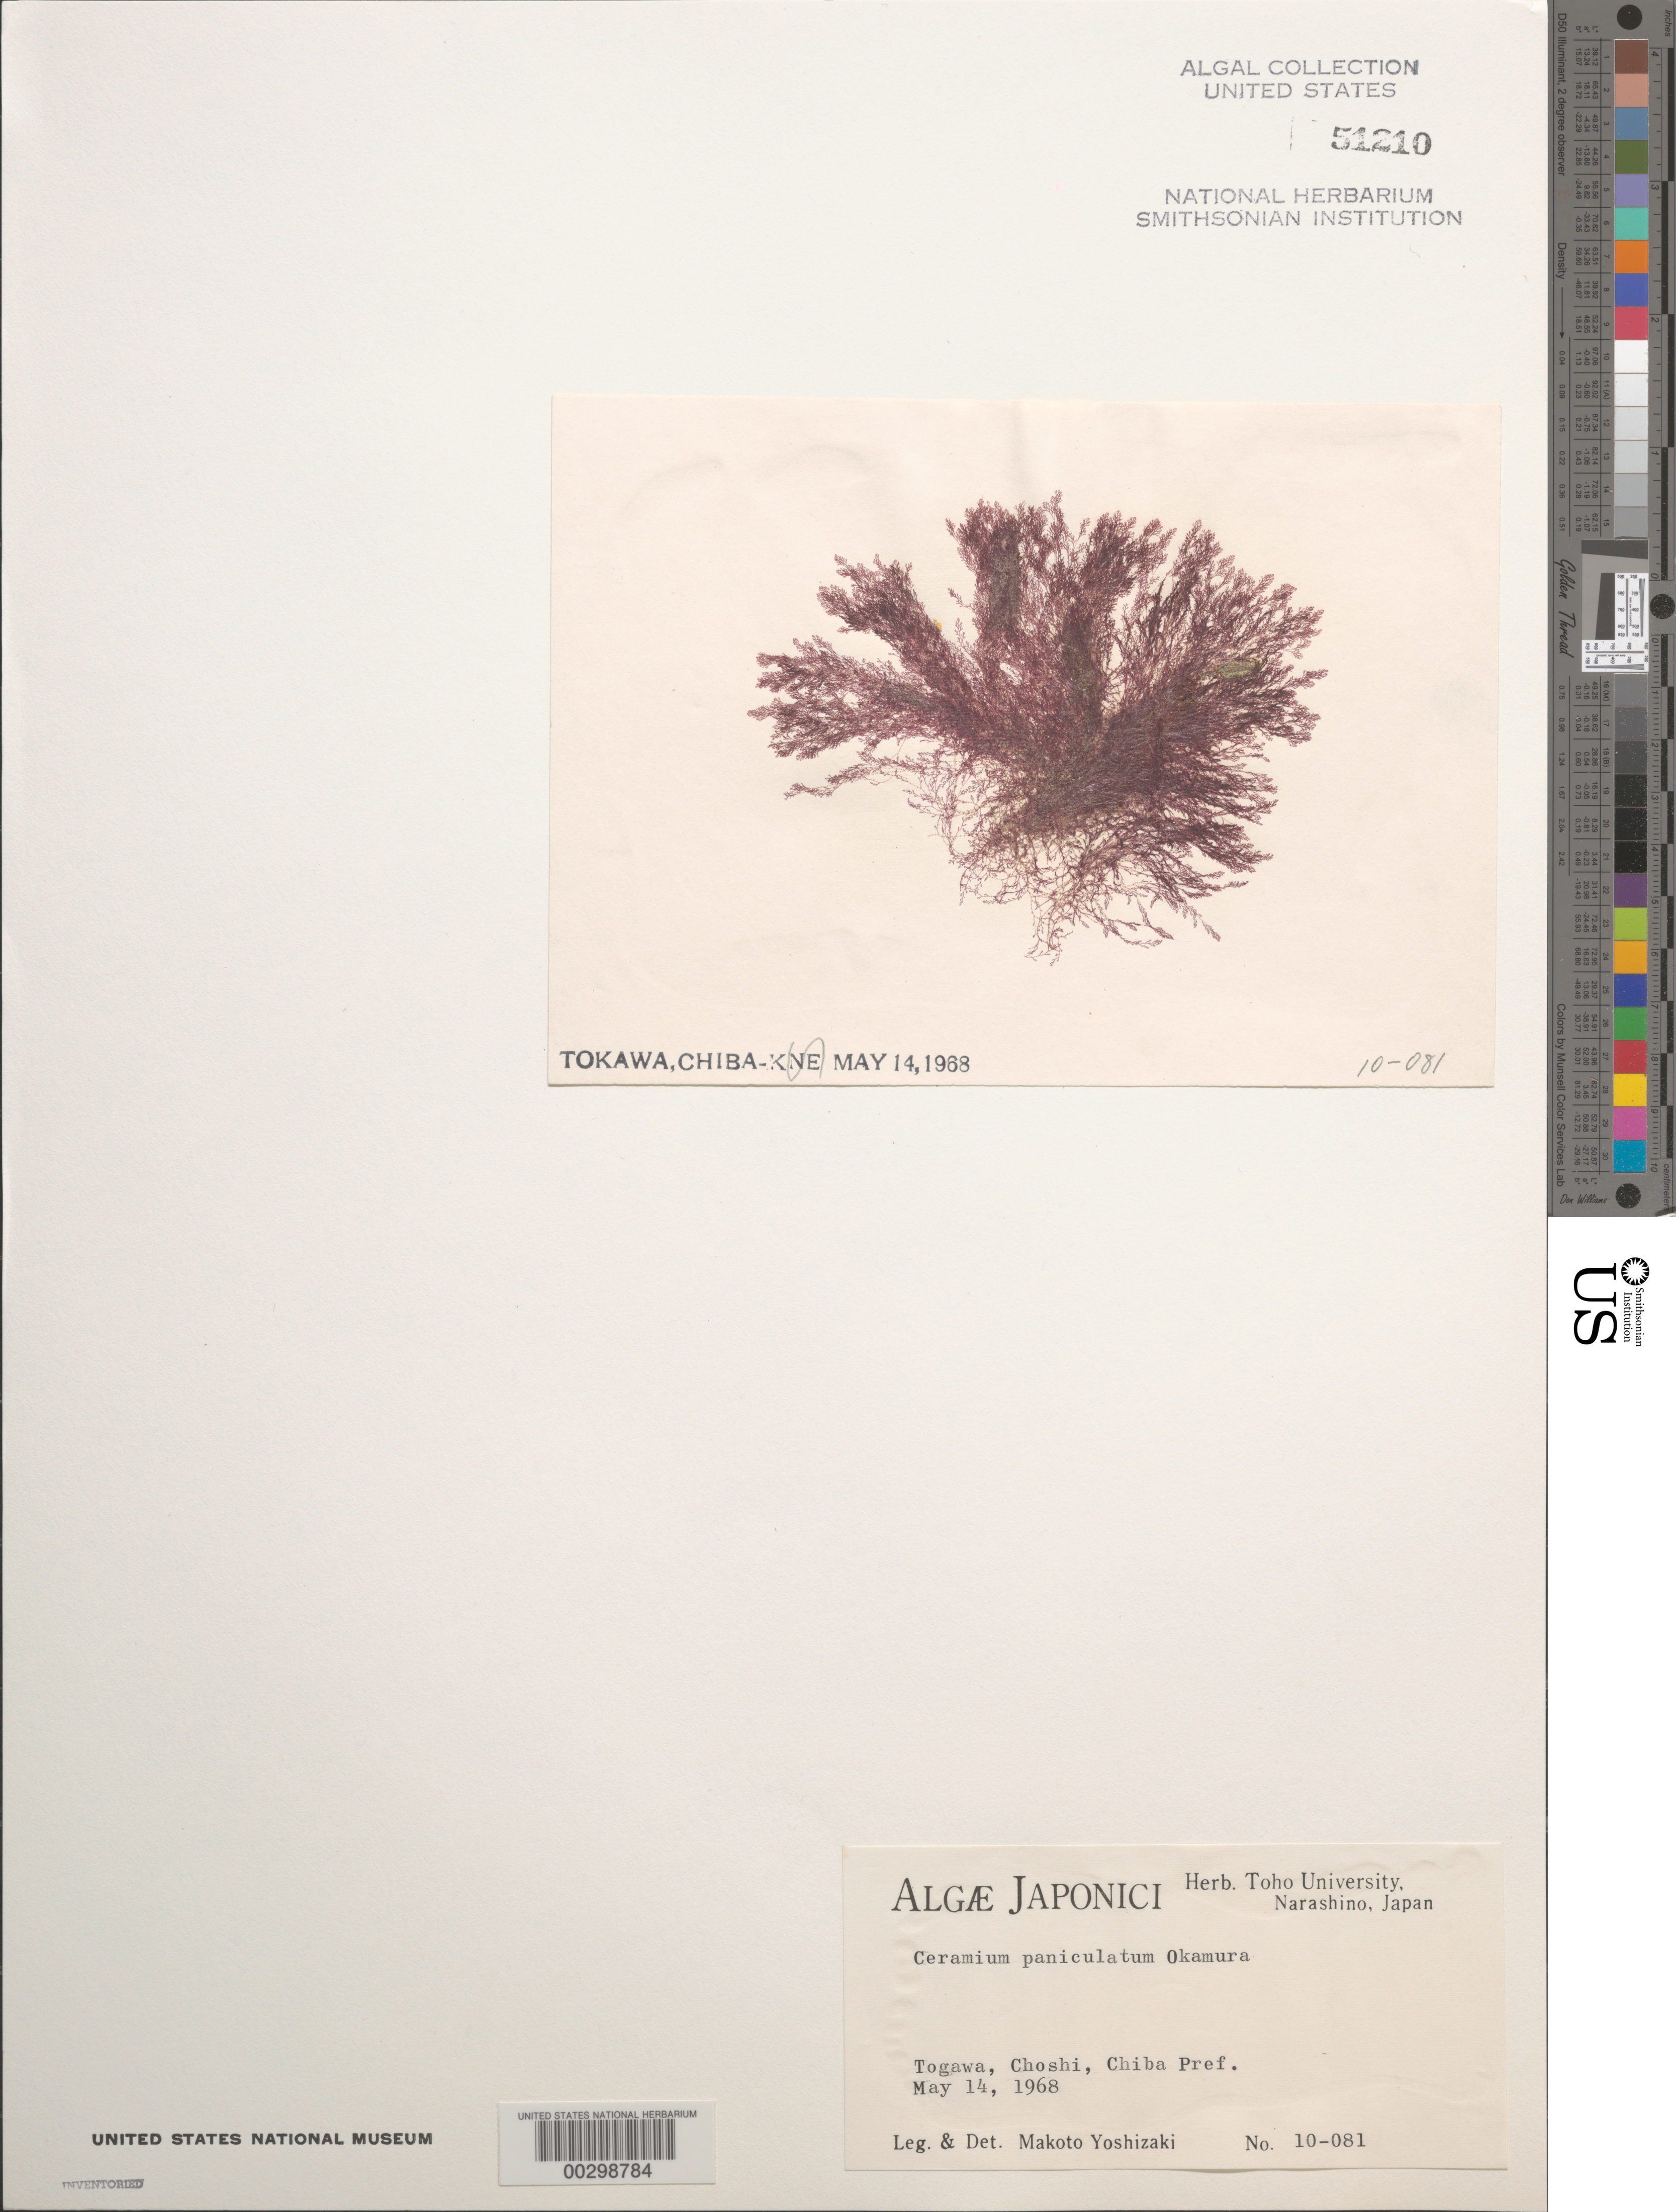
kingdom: Plantae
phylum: Rhodophyta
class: Florideophyceae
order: Ceramiales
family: Ceramiaceae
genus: Ceramium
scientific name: Ceramium paniculatum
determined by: Yoshizaki, M.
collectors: M. Yoshizaki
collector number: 10-081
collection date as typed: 14 May 1968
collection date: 1968-05-14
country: Japan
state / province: Tiba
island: Honshu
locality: Togawa, Choshi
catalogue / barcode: US 51210